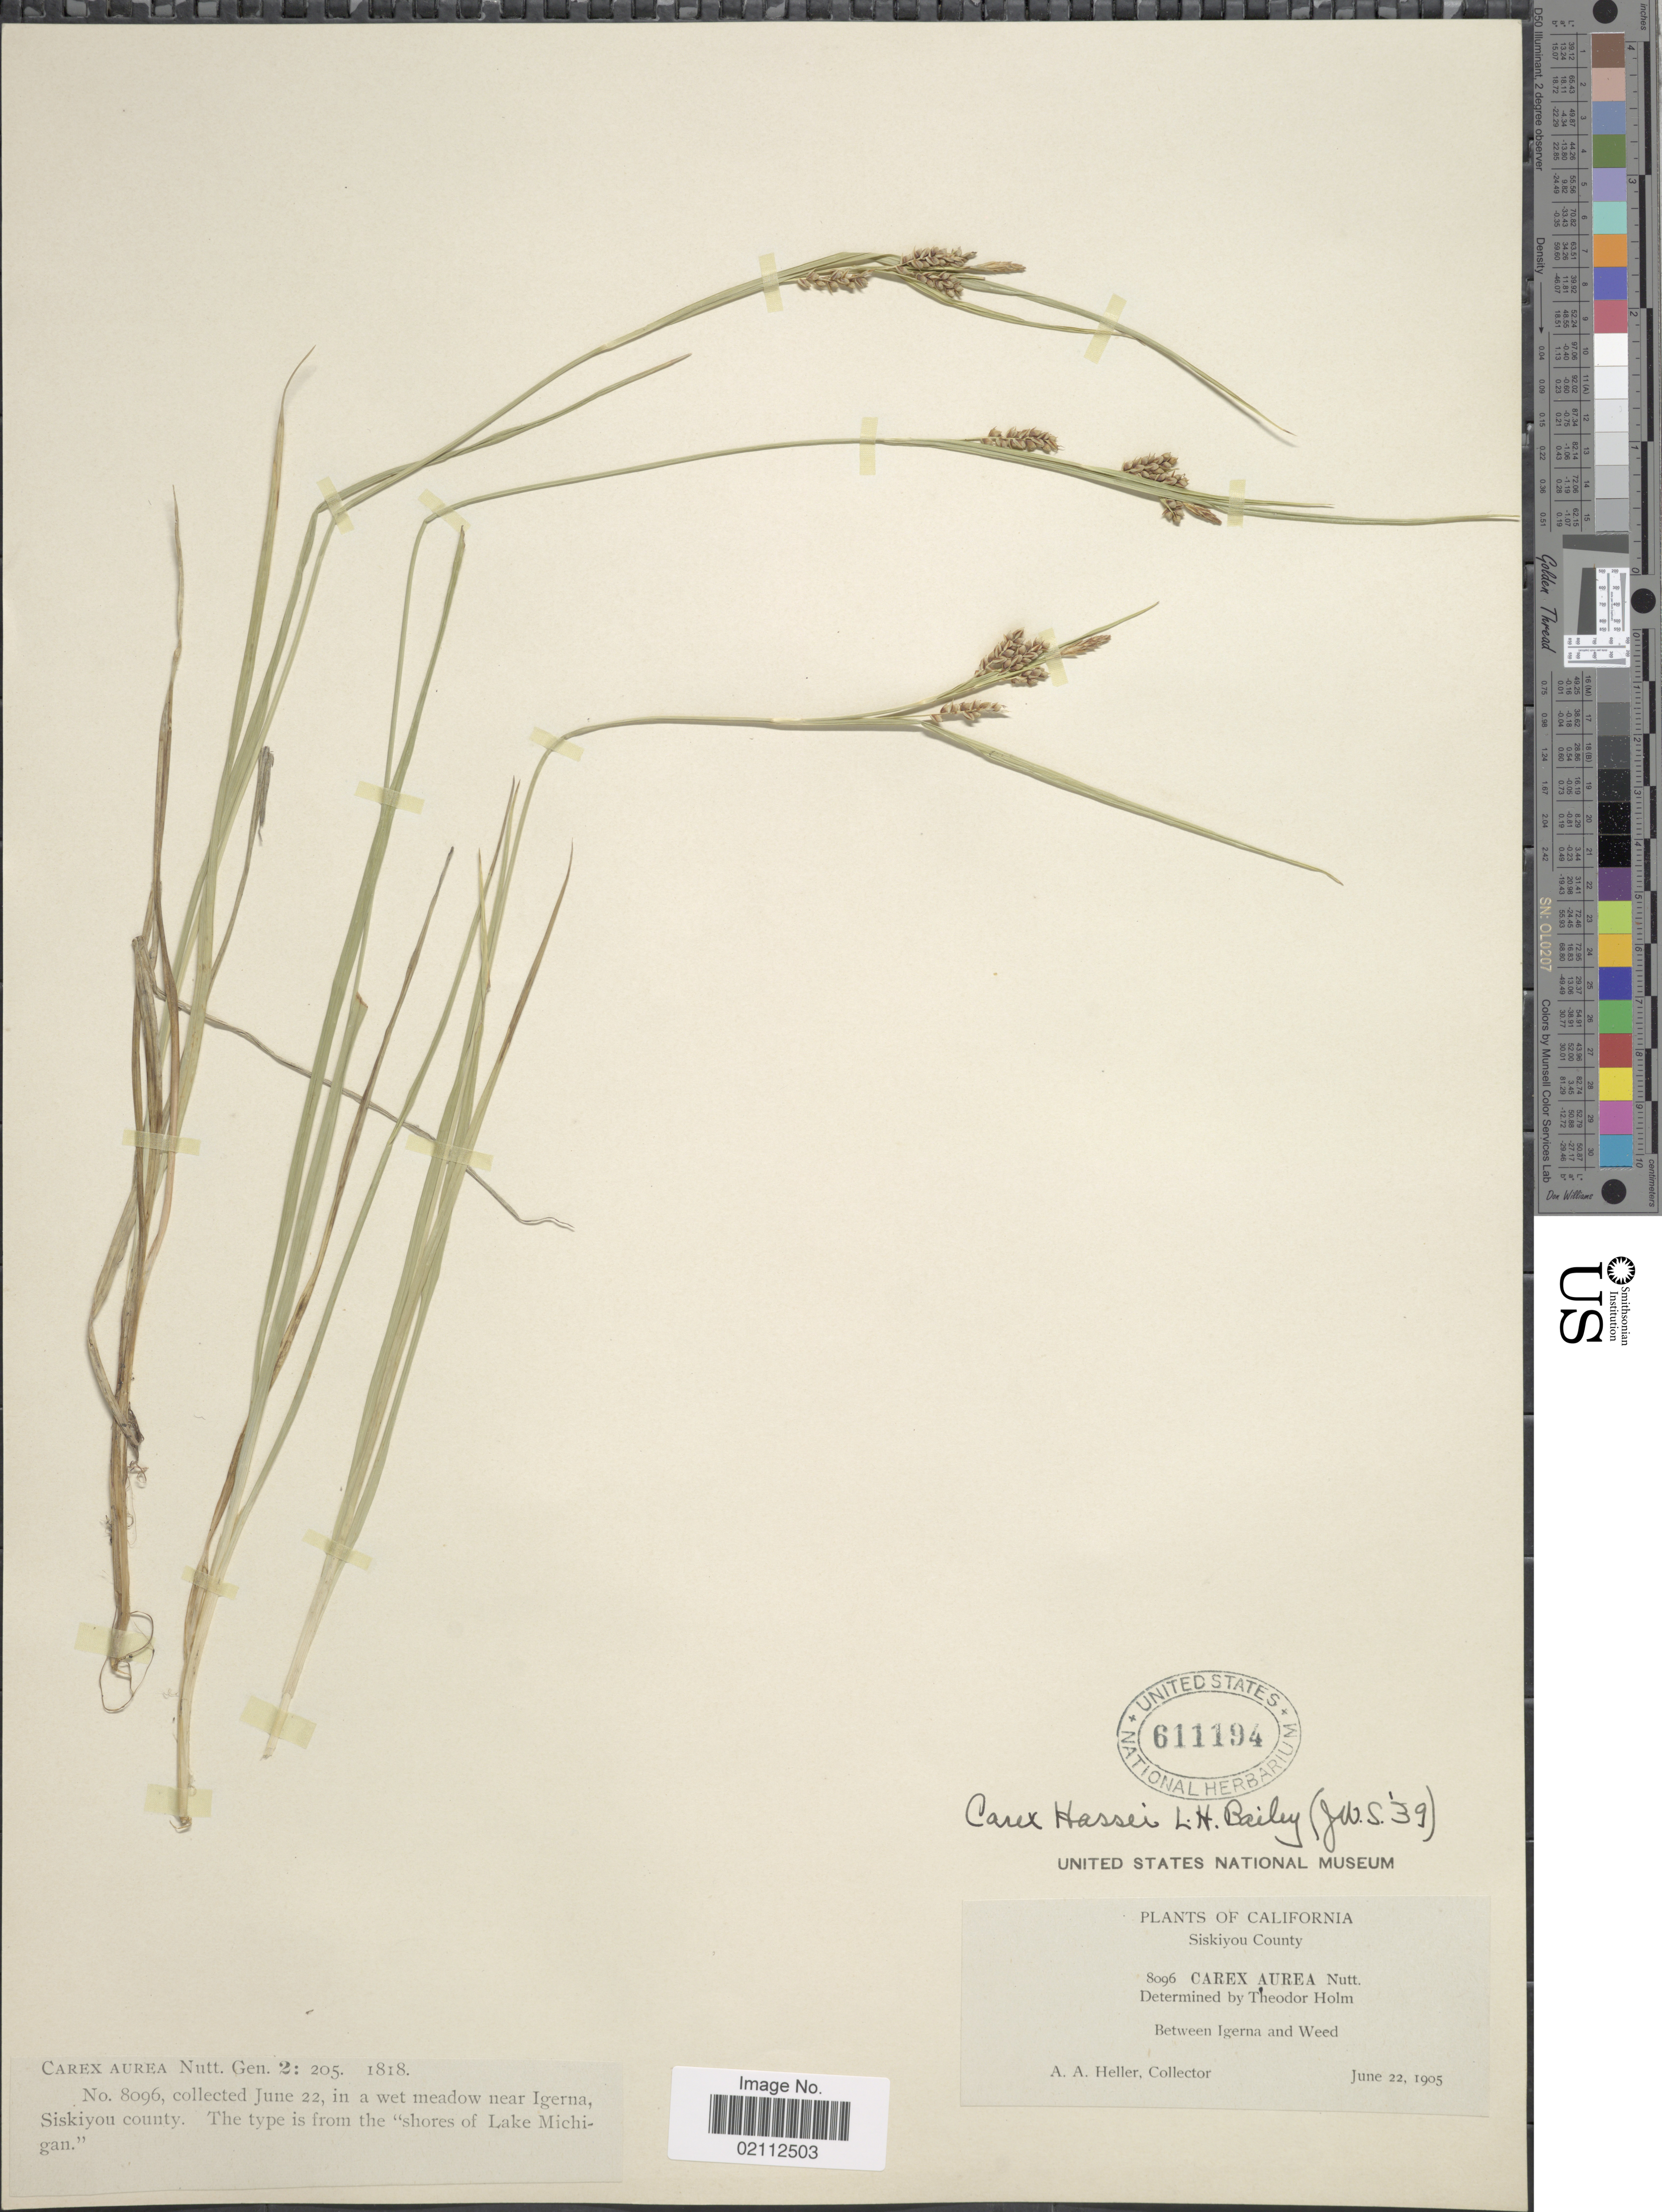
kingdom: Plantae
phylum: Tracheophyta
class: Liliopsida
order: Poales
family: Cyperaceae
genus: Carex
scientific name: Carex hassei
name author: L.H. Bailey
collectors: A. A. Heller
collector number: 8096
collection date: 1905-06-22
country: United States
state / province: California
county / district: Siskiyou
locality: Siskiyou County, Between Igerna and Weed, in a wet meadow near Igerna, from the "shores of Lake Michigan.".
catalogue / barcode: US 611194